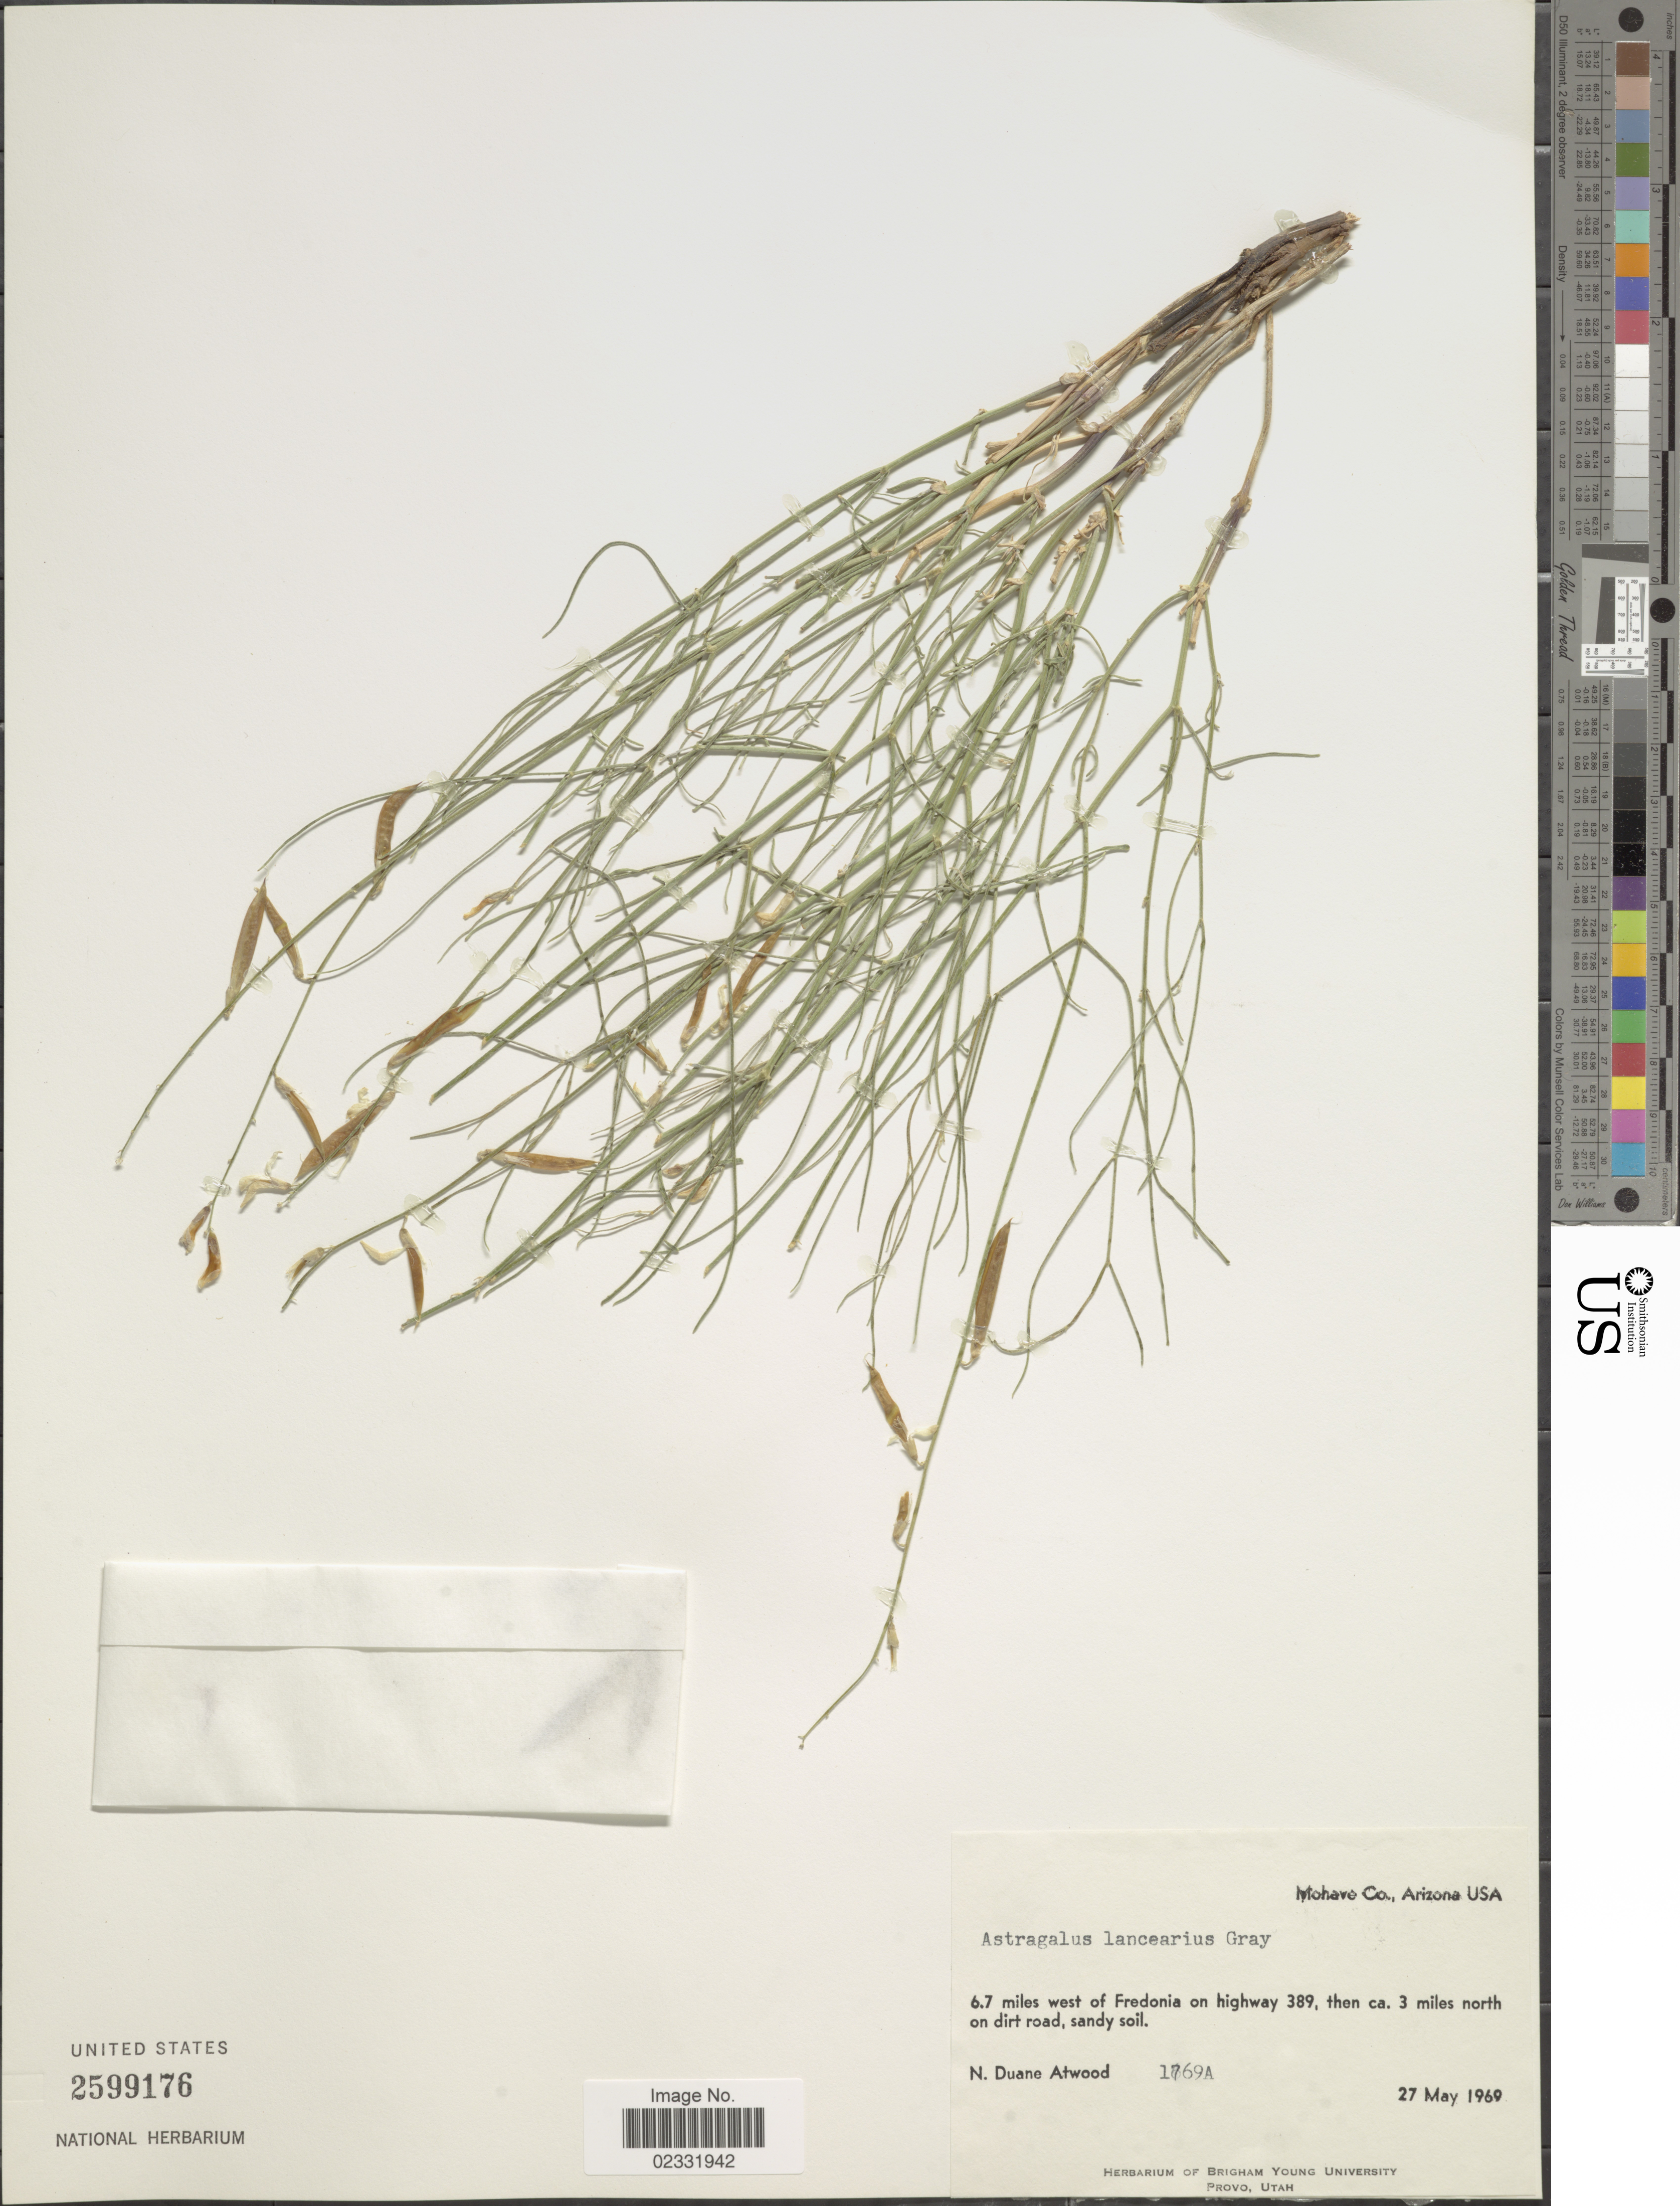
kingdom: Plantae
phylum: Tracheophyta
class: Magnoliopsida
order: Fabales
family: Fabaceae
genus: Astragalus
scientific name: Astragalus lancearius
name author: A. Gray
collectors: N. Atwood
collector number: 1769A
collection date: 1969-05-27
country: United States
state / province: Arizona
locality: Mohave Co. 6.7 miles west of Fredonia on highway 389, then ca. 3 miles north on dirt road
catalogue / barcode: US 2599176